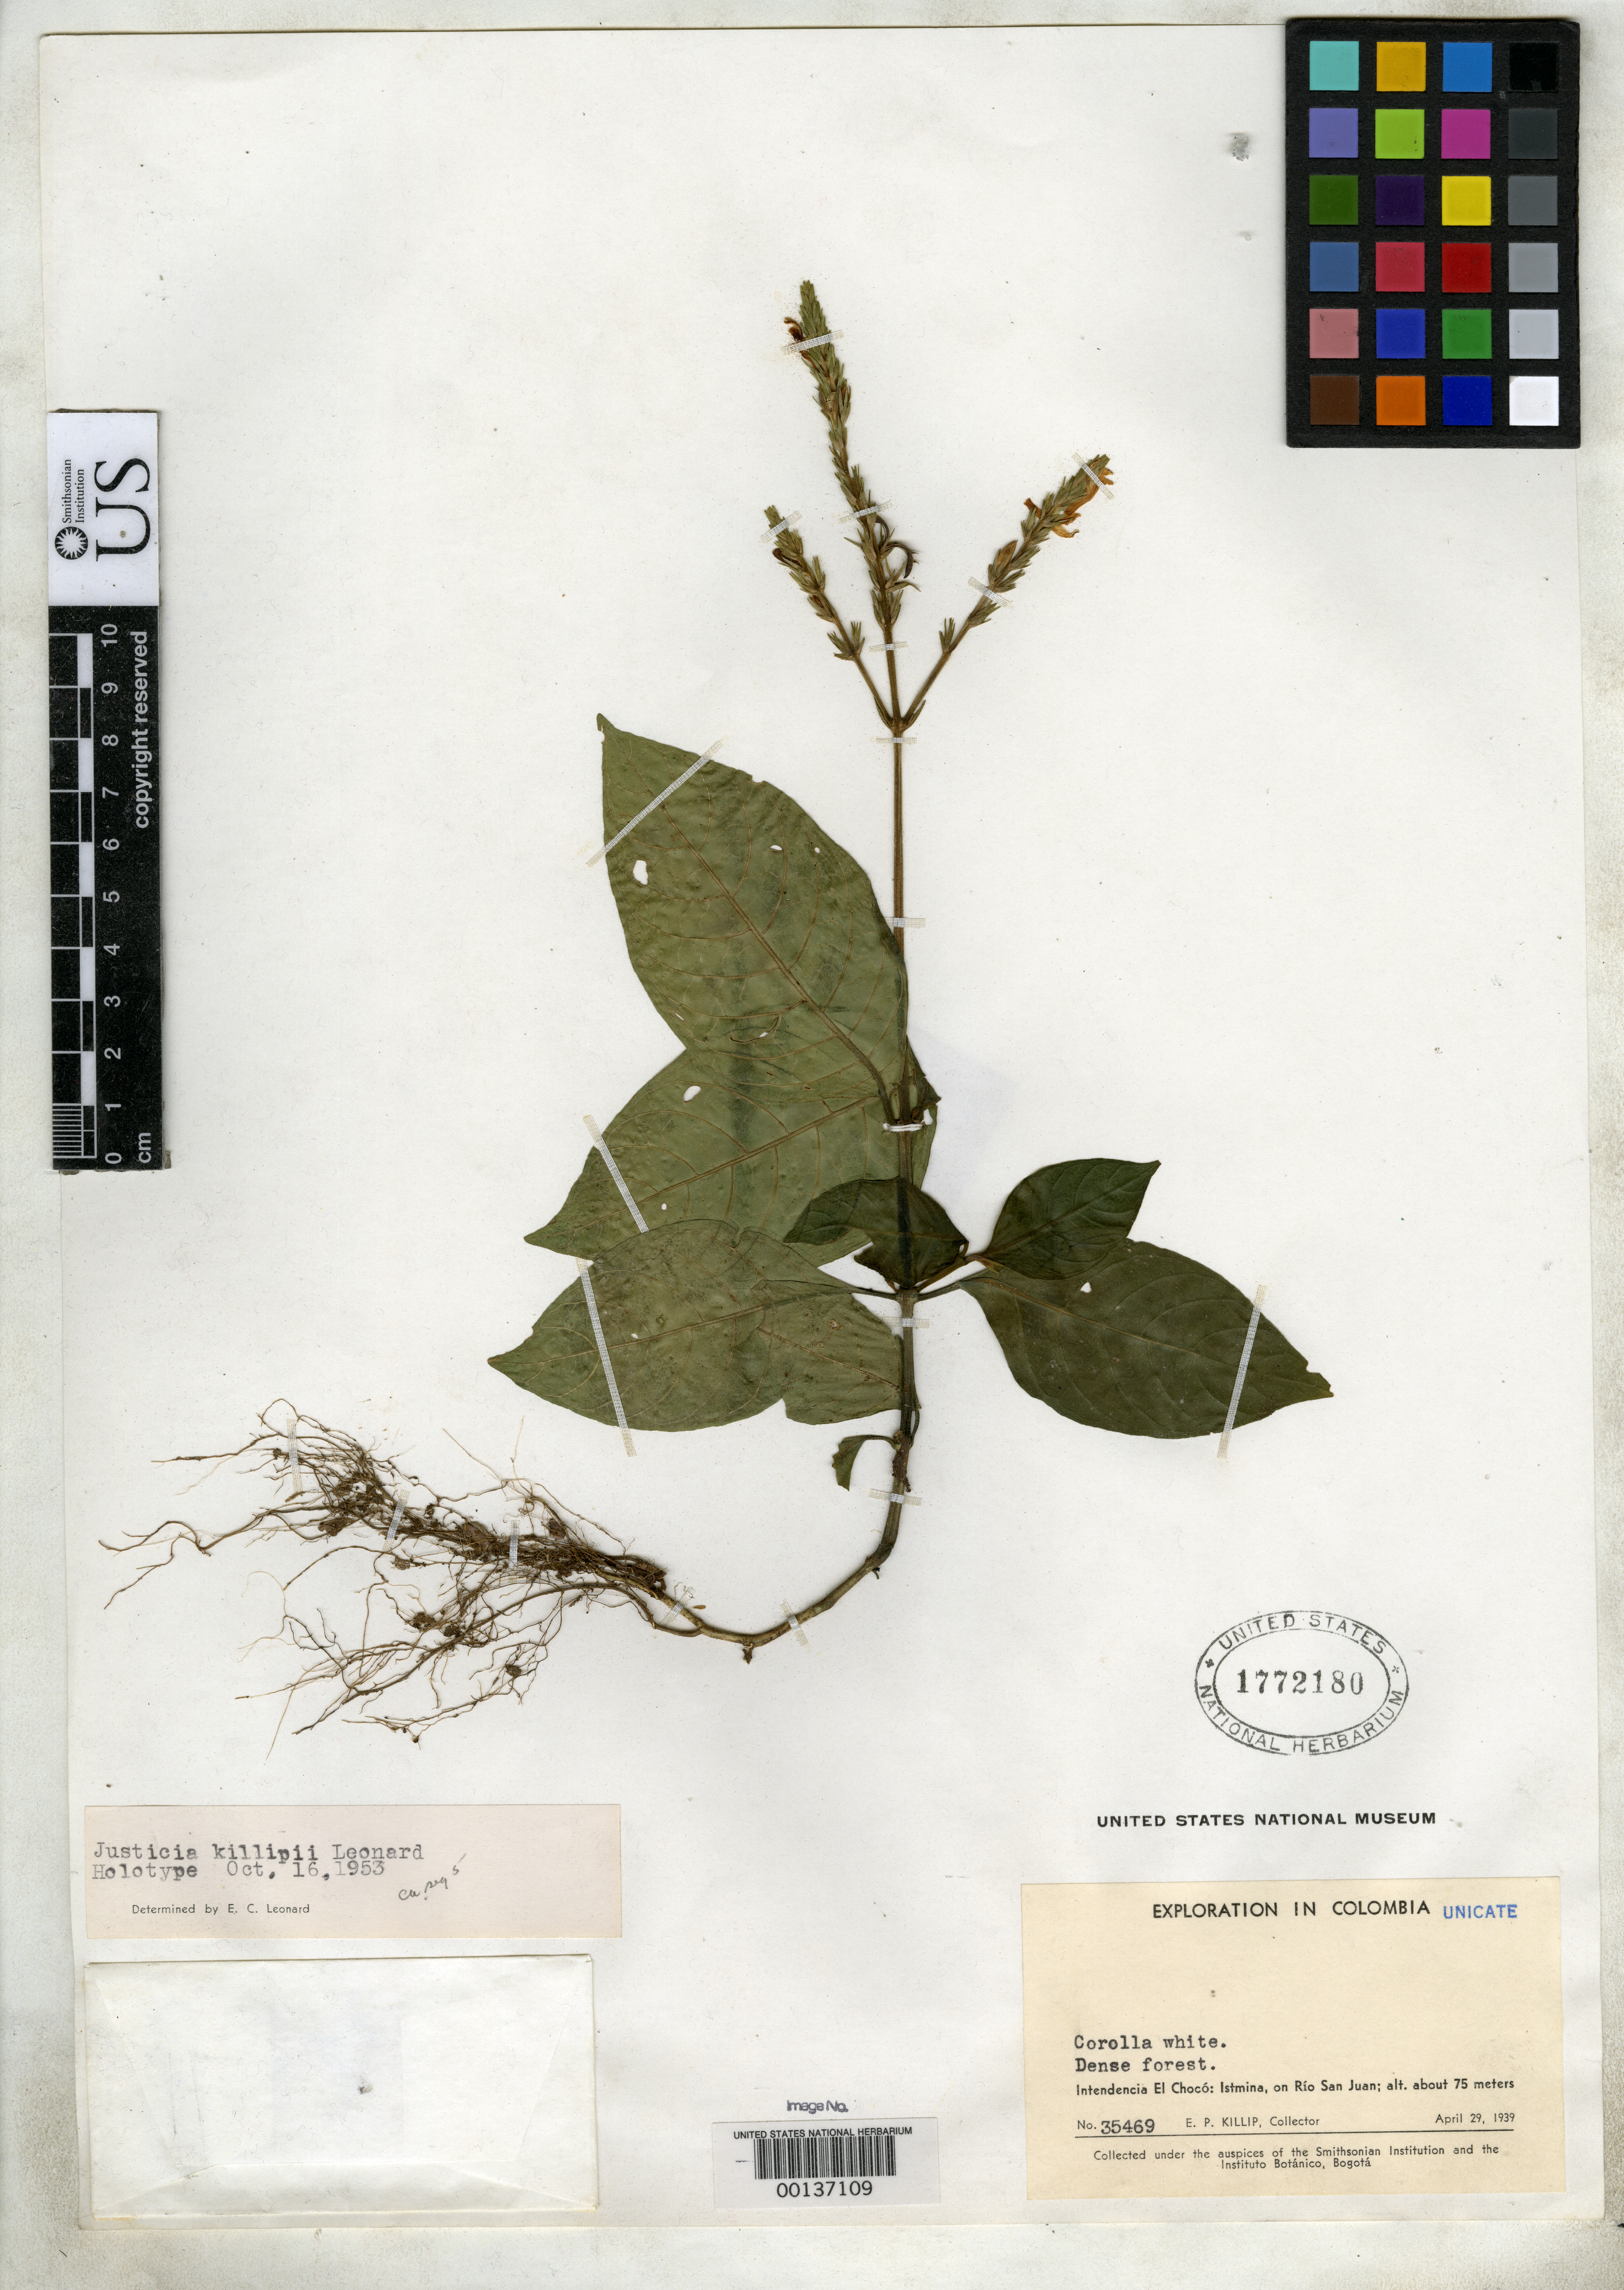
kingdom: Plantae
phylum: Tracheophyta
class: Magnoliopsida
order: Lamiales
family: Acanthaceae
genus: Justicia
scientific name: Justicia killipii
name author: Leonard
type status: Holotype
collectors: E. P. Killip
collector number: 35469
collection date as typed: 29 Apr 1939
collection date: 1939-04-29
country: Colombia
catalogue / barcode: US 1772180